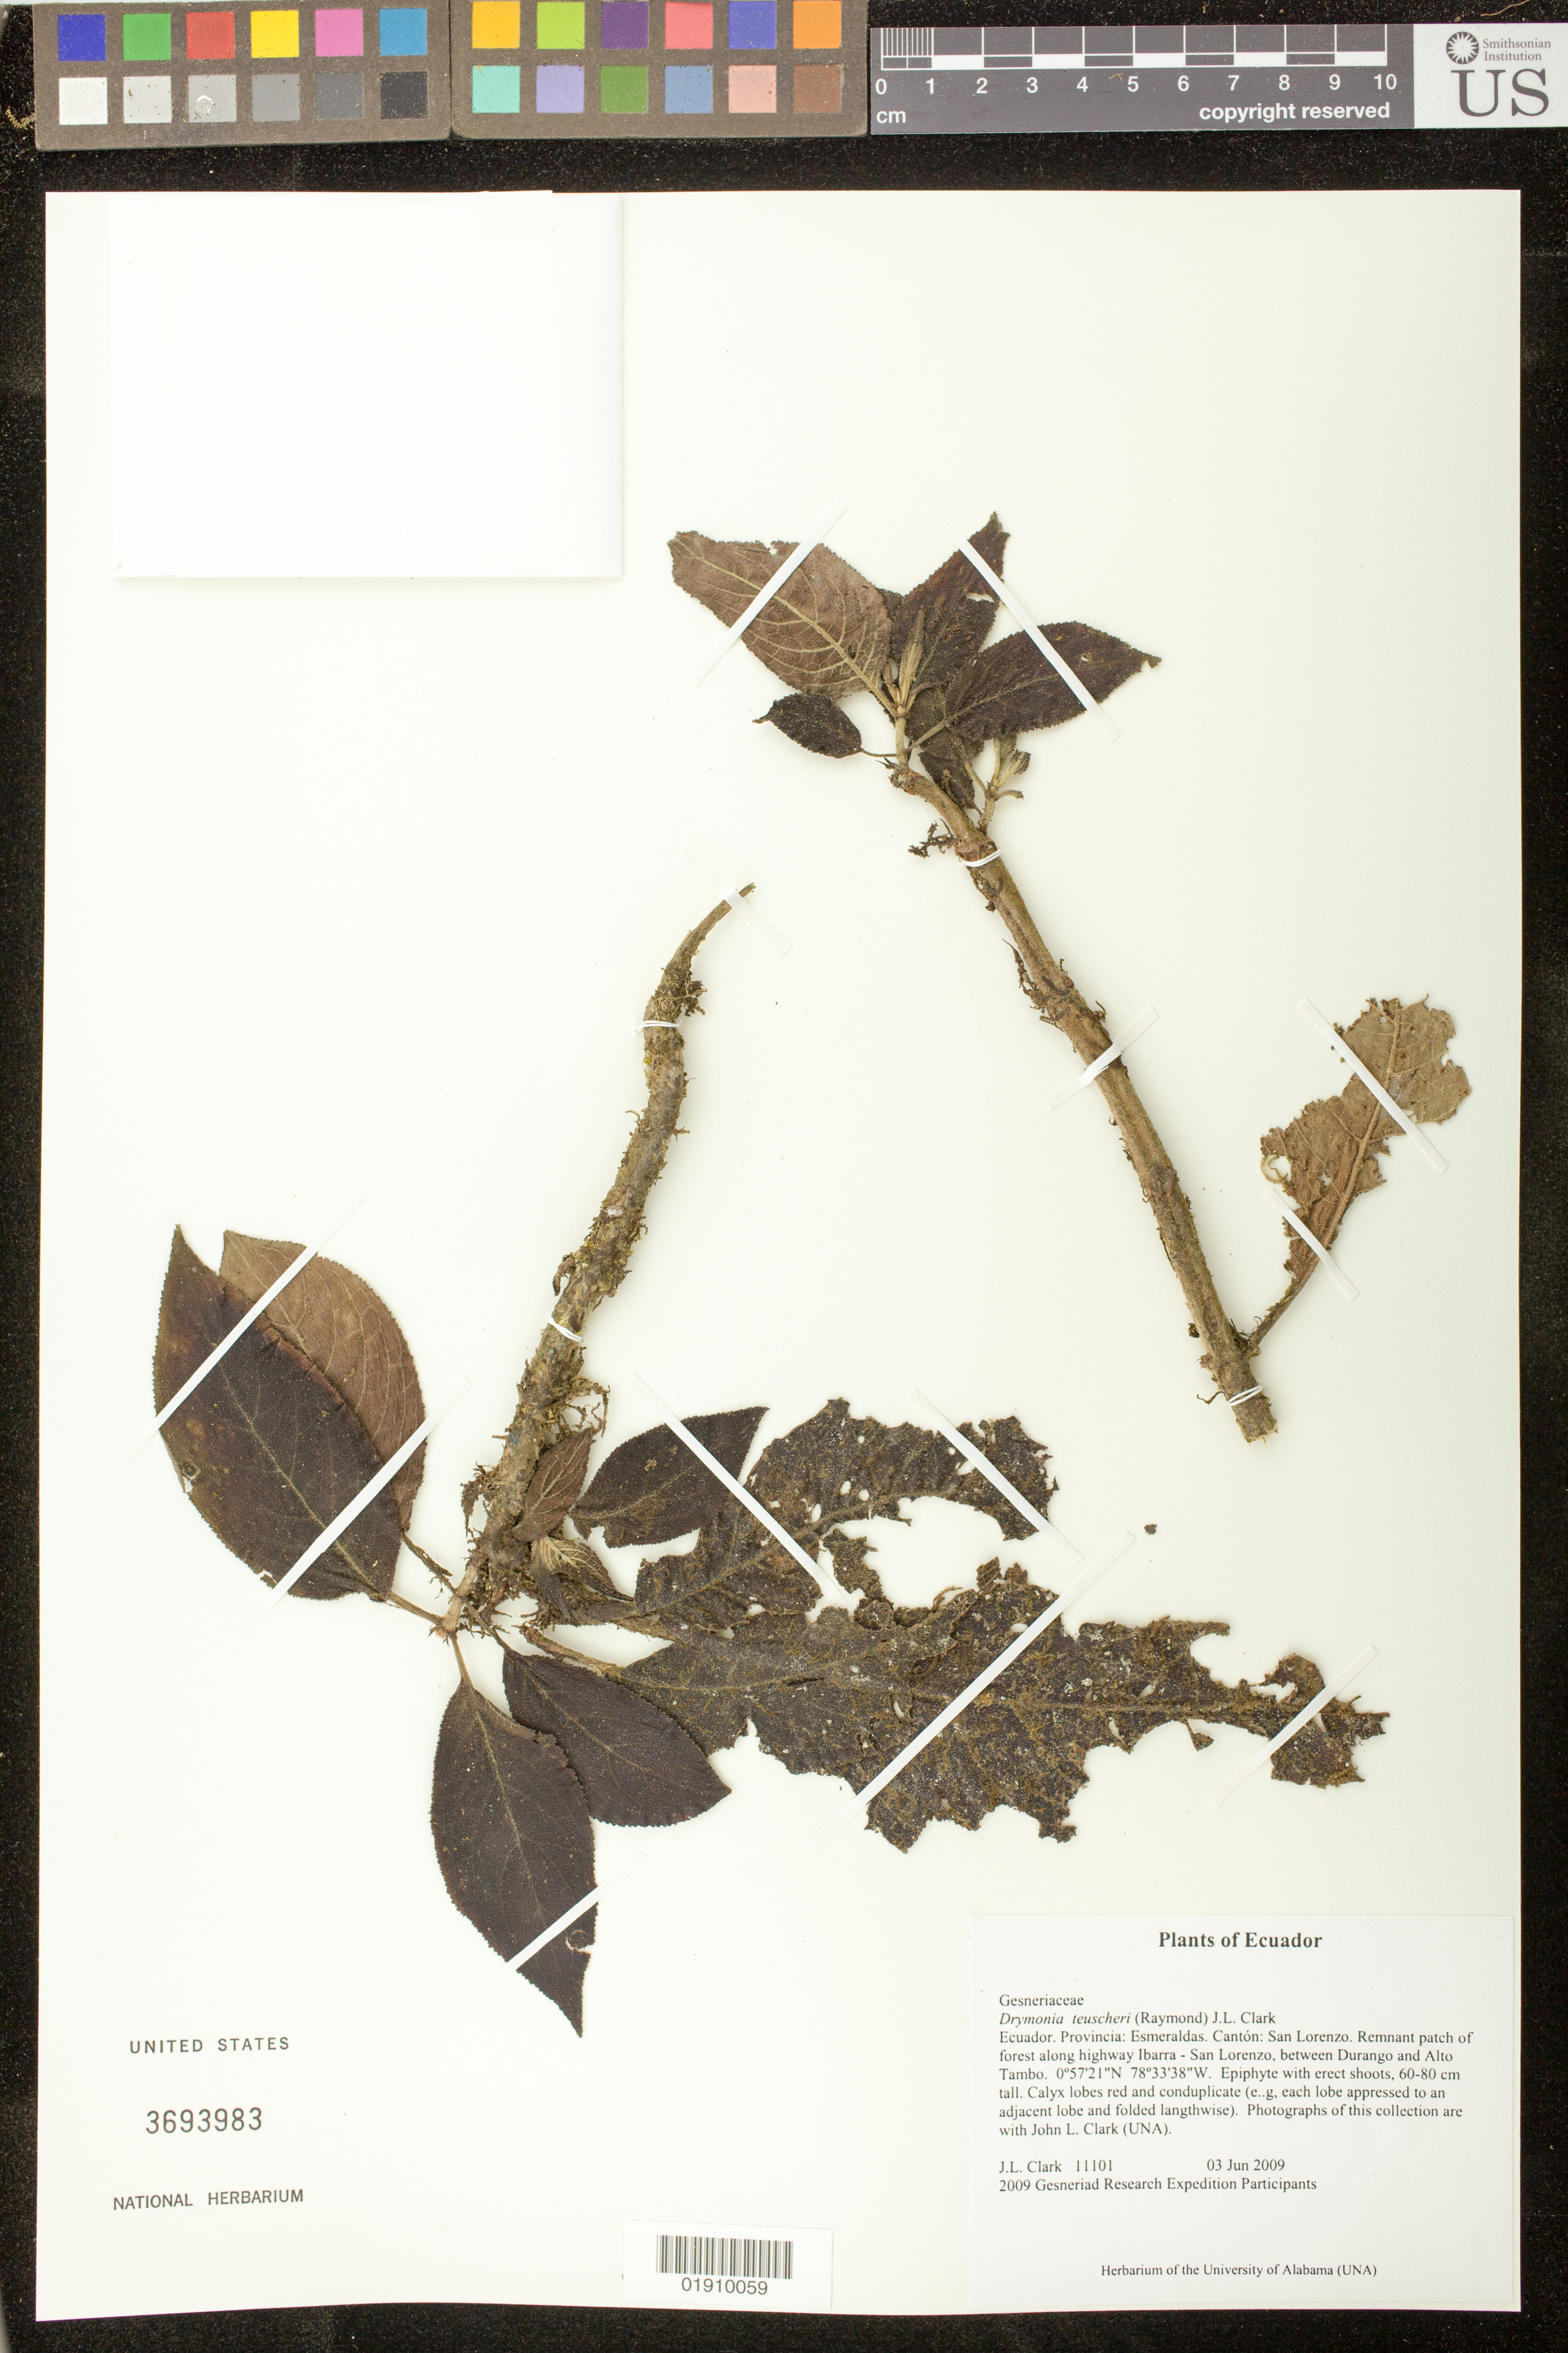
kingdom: Plantae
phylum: Tracheophyta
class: Magnoliopsida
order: Lamiales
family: Gesneriaceae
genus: Drymonia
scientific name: Drymonia teuscheri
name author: (Raymond) J.L. Clark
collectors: J. L. Clark & 2009 Gesneriad Research Expedition Participants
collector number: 11101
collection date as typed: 03 Jun 2009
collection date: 2009-06-03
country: Ecuador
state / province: Esmeraldas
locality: Ecuador. Provincia: Esmeraldas. Canton: San Lorenzo. Remnant patch of forest along highway Ibarra-San Lorenzo, between Durango and Alto Tambo.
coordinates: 0 57 21 N, 78 33 38 W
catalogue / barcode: US 3693983